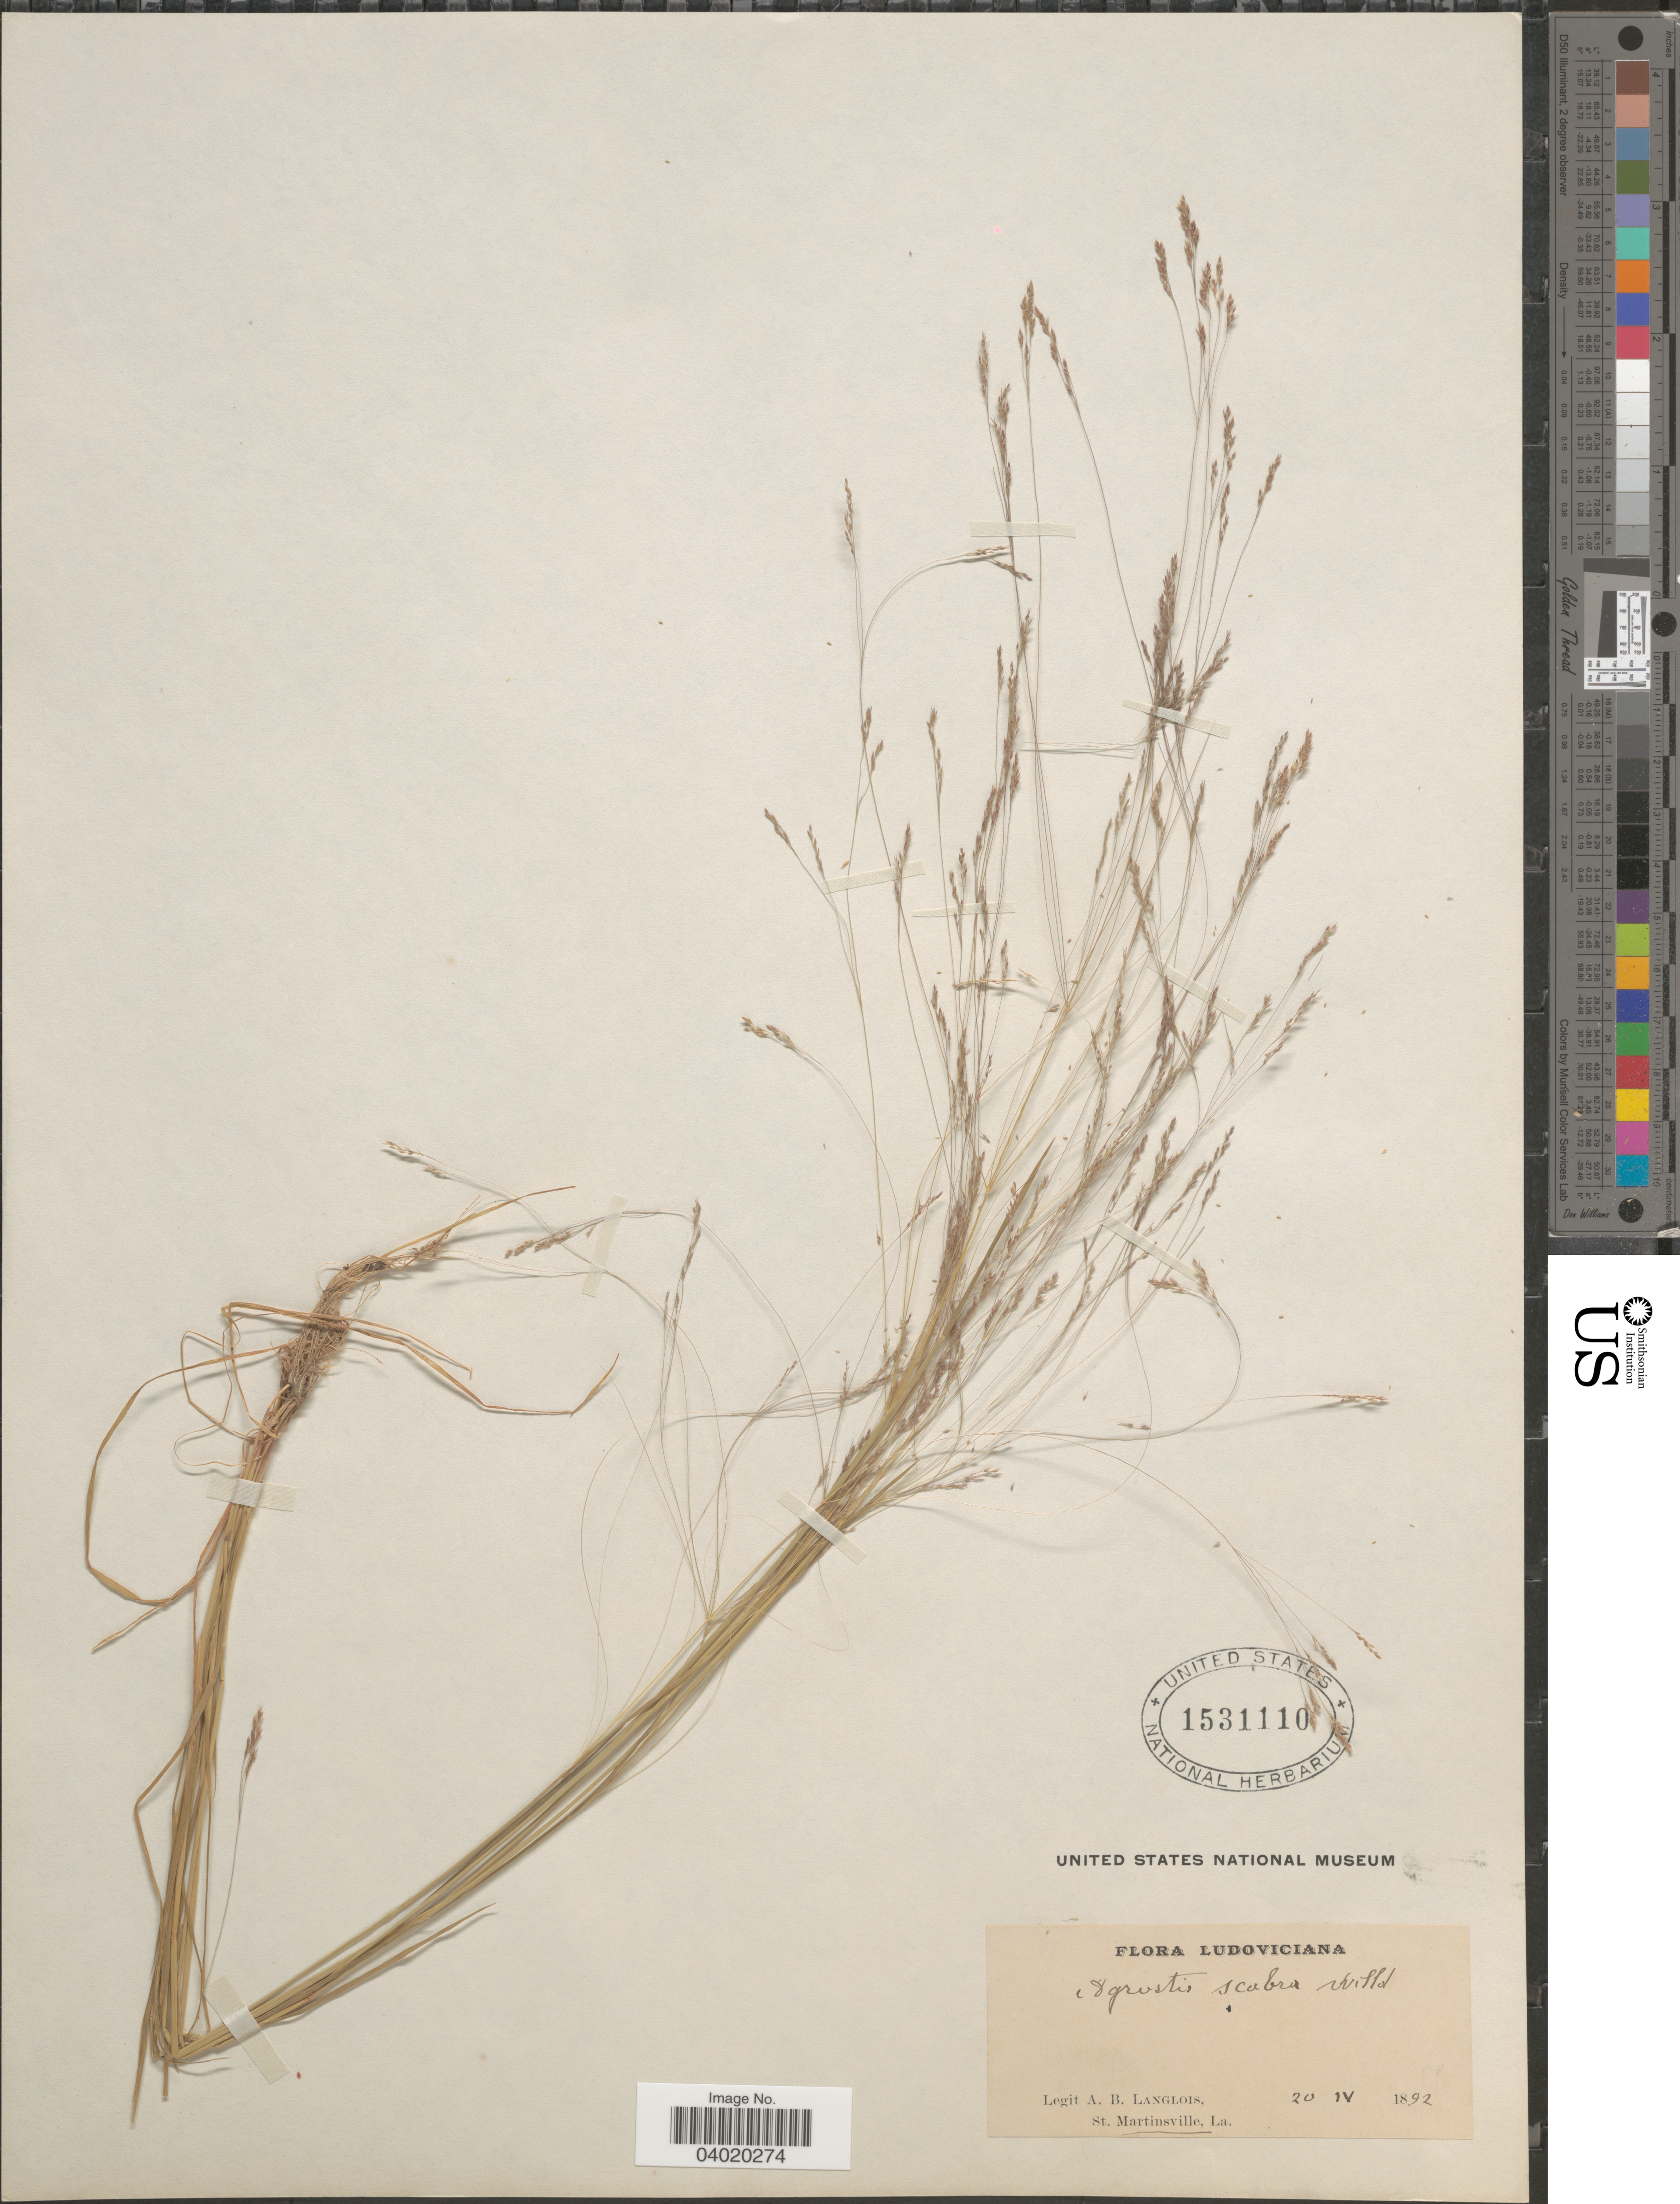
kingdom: Plantae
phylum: Tracheophyta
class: Liliopsida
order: Poales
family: Poaceae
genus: Agrostis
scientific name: Agrostis hyemalis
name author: (Walter) Britton et al.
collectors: A. Langlois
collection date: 1892-04-20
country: United States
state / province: Louisiana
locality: Ludoviciana. St. Martinsville.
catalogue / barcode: US 1531110